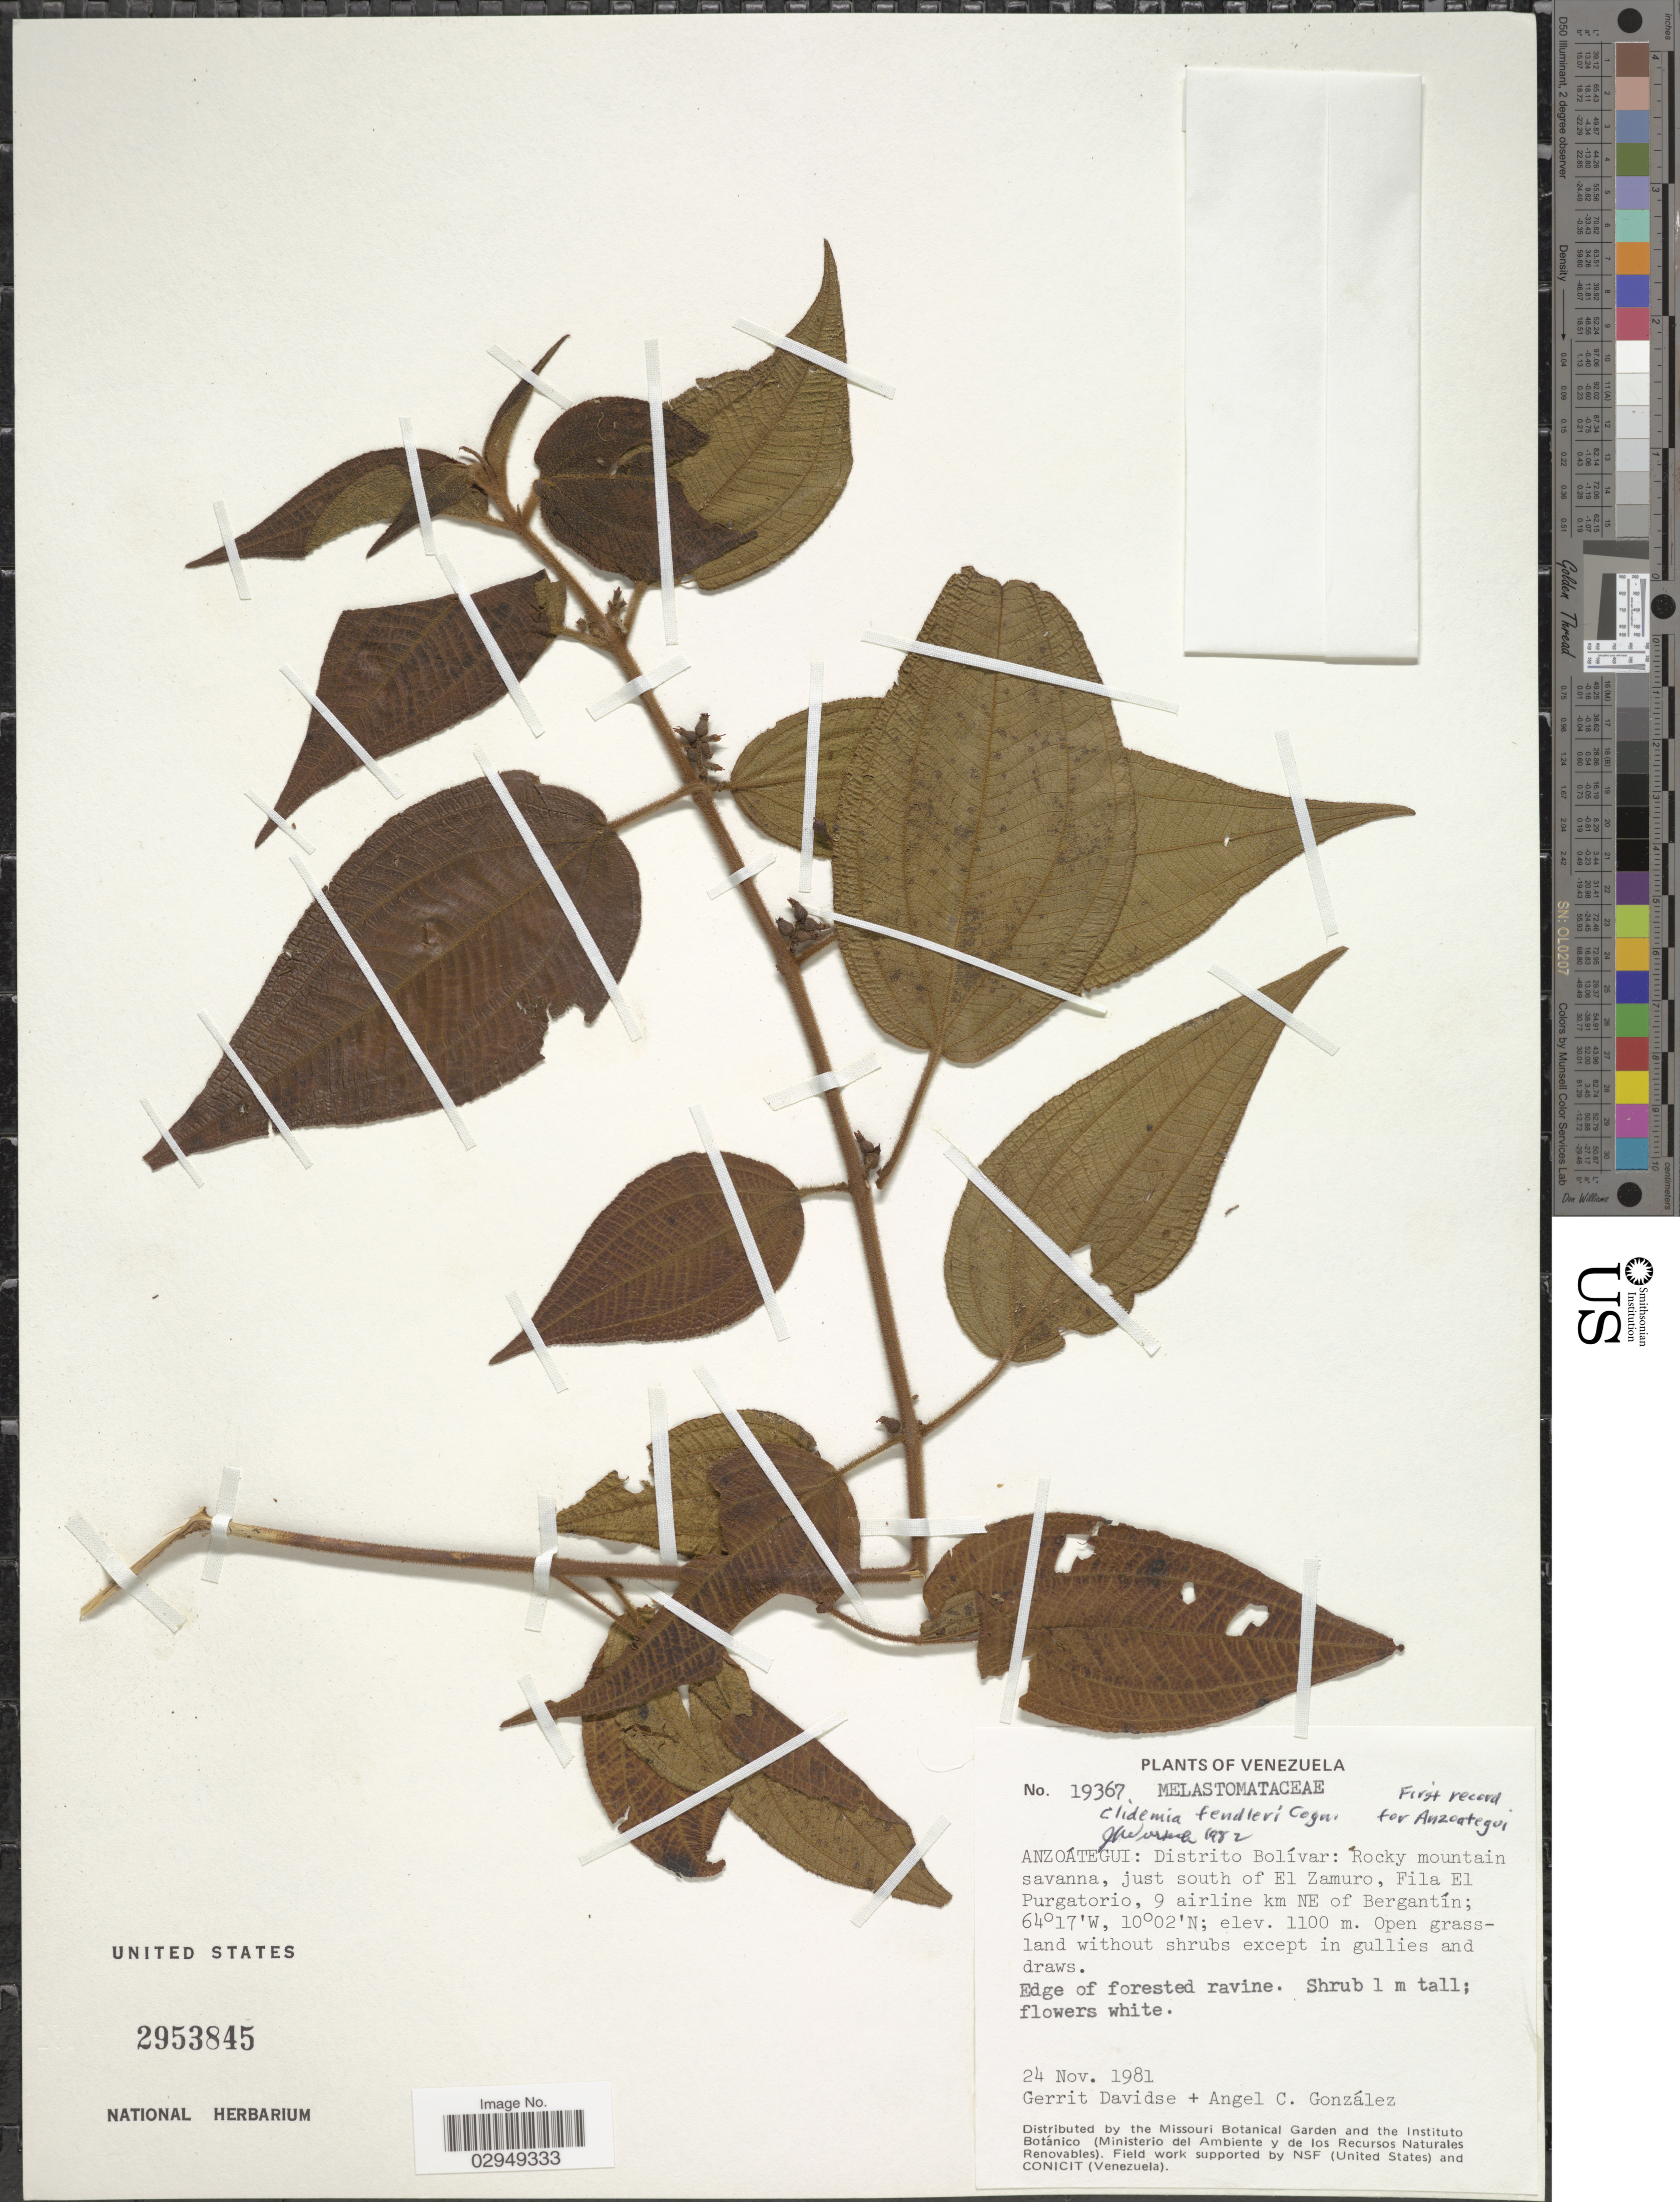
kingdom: Plantae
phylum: Tracheophyta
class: Magnoliopsida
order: Myrtales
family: Melastomataceae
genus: Clidemia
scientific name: Clidemia fendleri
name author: Cogn. in A. DC.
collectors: G. Davidse & A. C. González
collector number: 19367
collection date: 1981-11-24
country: Venezuela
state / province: Anzoategui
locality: Anzoátegui: Distrito Bolívar: Rocky mountain savanna, just south of El Zamuro, Fila El Purgatorio, 9 airline km NE of Bergantín.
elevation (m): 1100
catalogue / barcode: US 2953845